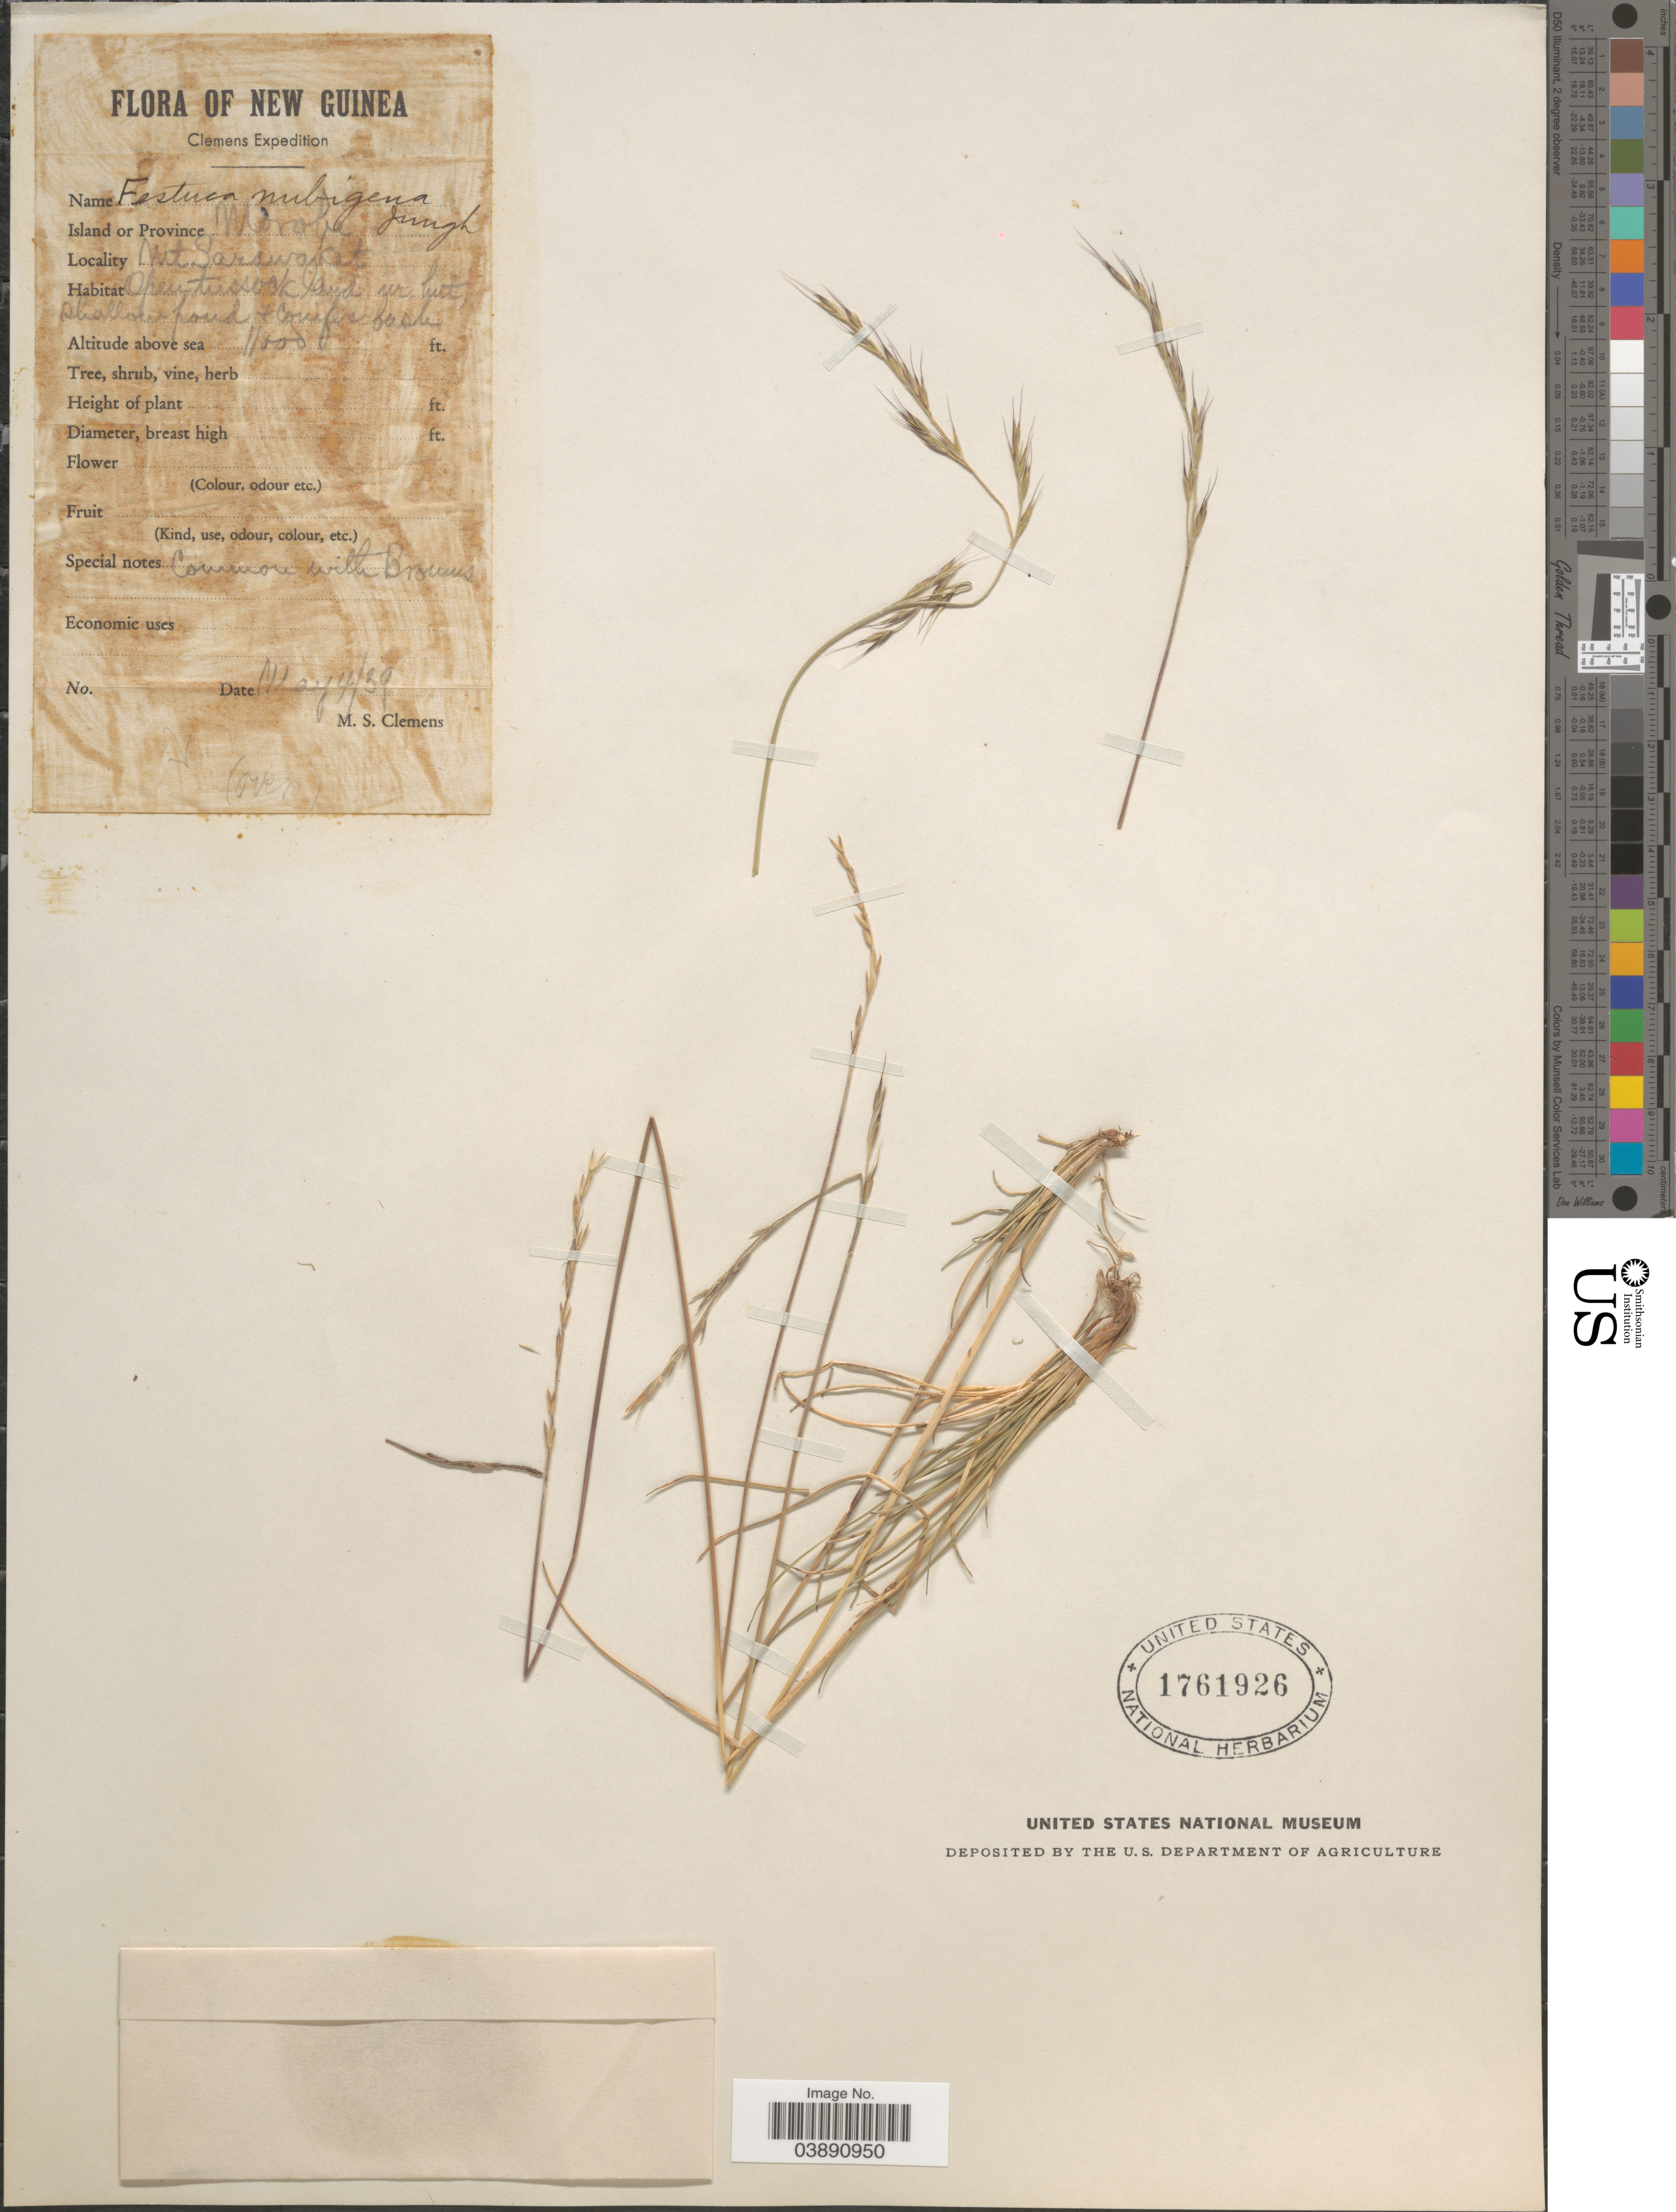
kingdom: Plantae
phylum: Tracheophyta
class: Liliopsida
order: Poales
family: Poaceae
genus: Festuca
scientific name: Festuca nubigena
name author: Jungh.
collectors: M. S. Clemens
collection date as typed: Transcribed d/m/y: 4/5/39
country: Papua New Guinea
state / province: Morobe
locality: New Guinea. Island or Province Morobe. Mt. Sarawaket.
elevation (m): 3353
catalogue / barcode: US 1761926